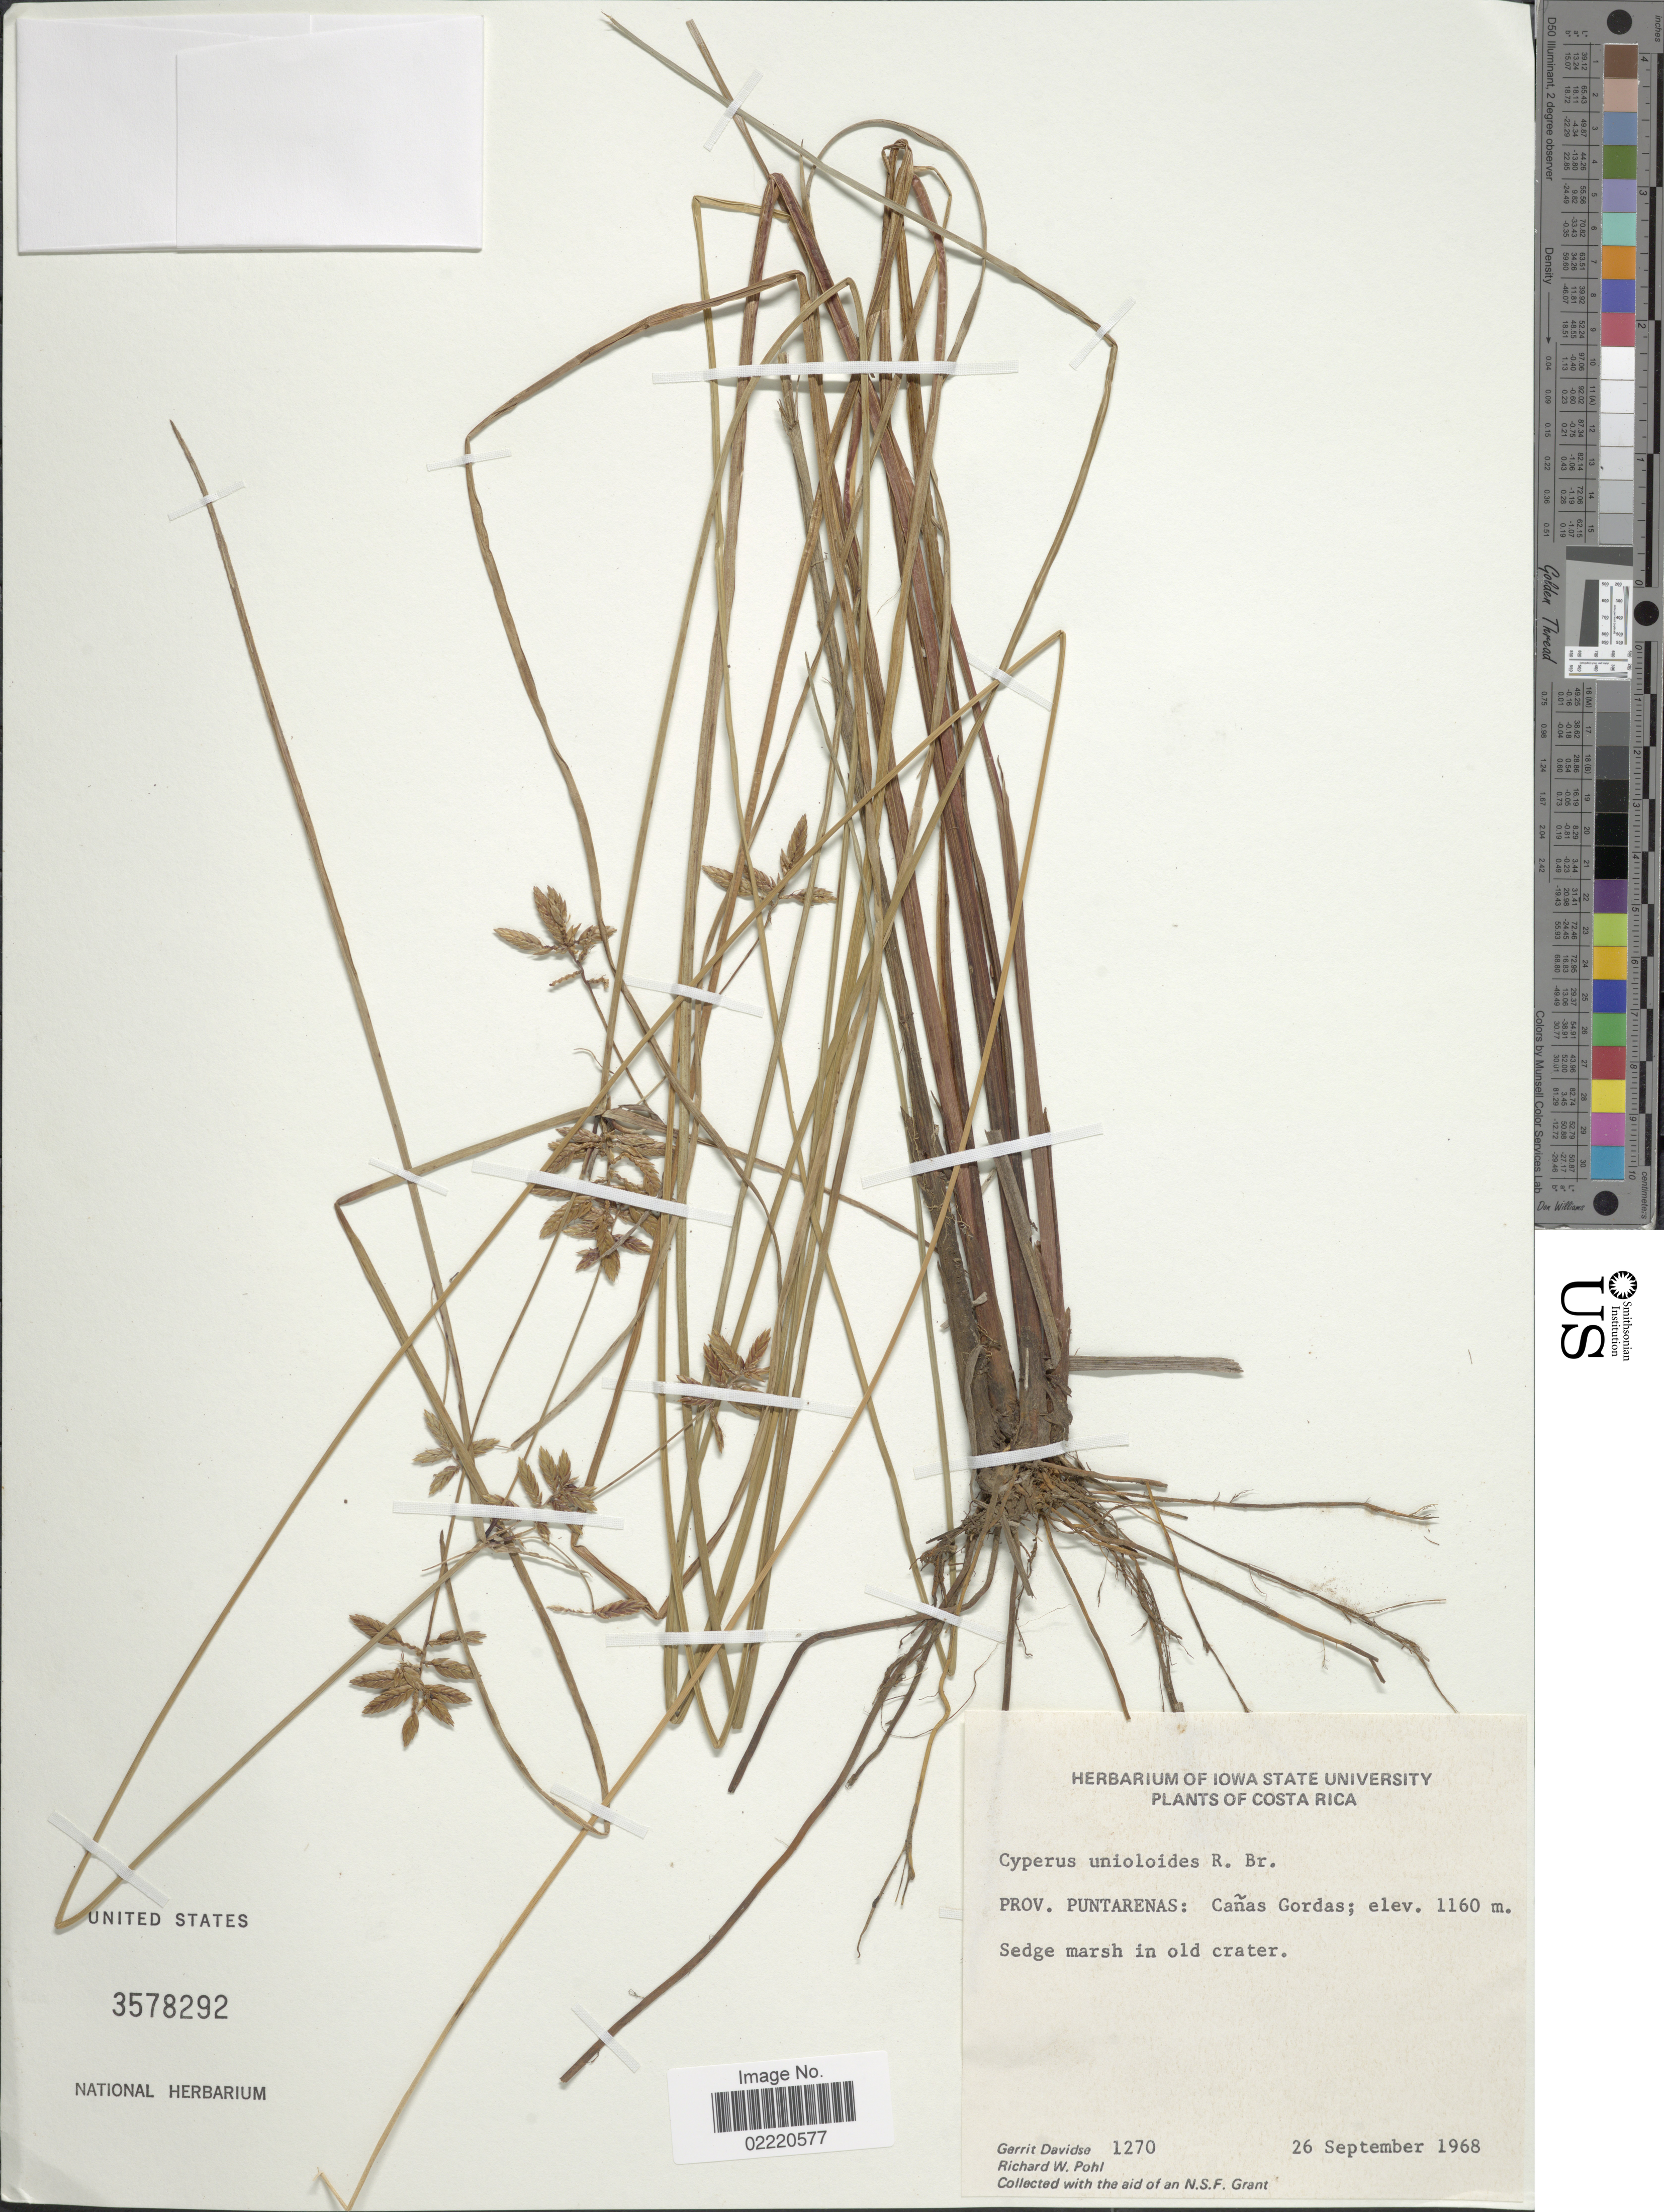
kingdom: Plantae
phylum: Tracheophyta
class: Liliopsida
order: Poales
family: Cyperaceae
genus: Cyperus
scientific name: Cyperus unioloides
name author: R. Br.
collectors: G. Davidse & R. W. Pohl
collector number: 1270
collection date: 1968-09-26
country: Costa Rica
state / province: Puntarenas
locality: Canas Gordas, sedge marsh in old crater.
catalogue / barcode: US 3578292